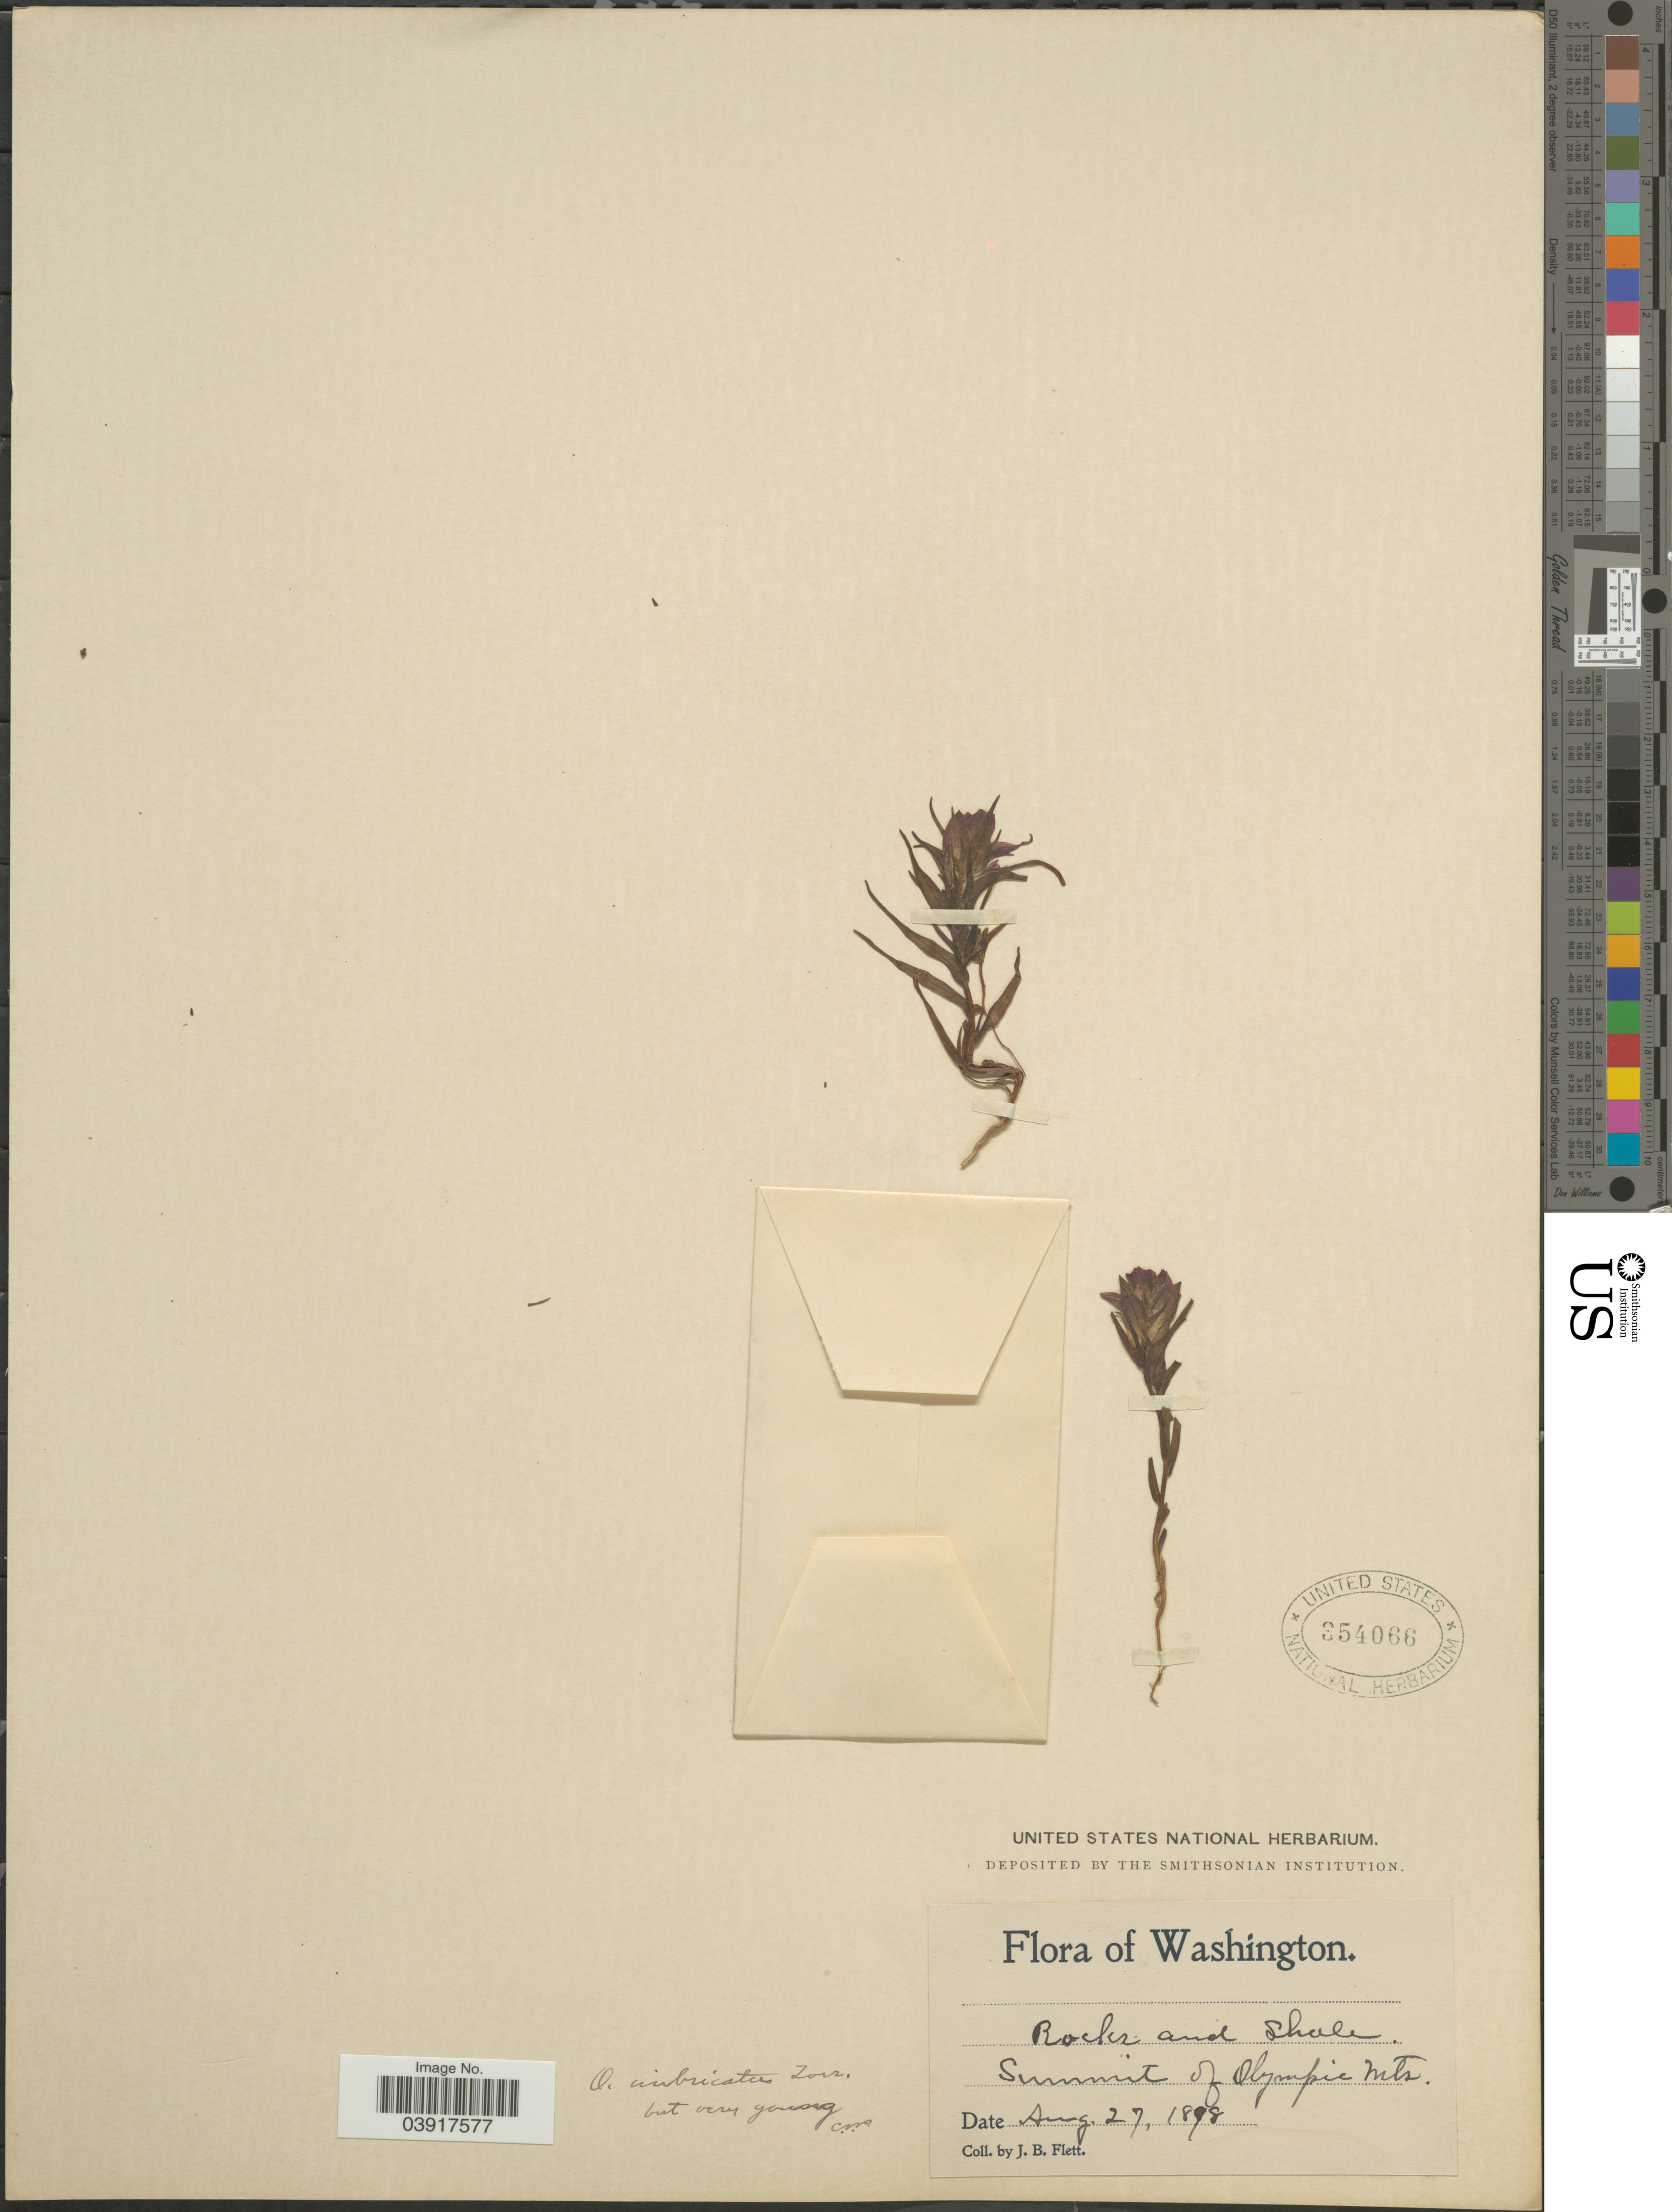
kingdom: Plantae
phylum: Tracheophyta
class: Magnoliopsida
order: Lamiales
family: Orobanchaceae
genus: Orthocarpus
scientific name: Orthocarpus imbricatus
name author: Torr. ex S. Watson in C. King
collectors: J. Flett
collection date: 1898-08-27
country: United States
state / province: Washington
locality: Summit of Olympic Mts.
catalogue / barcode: US 354066